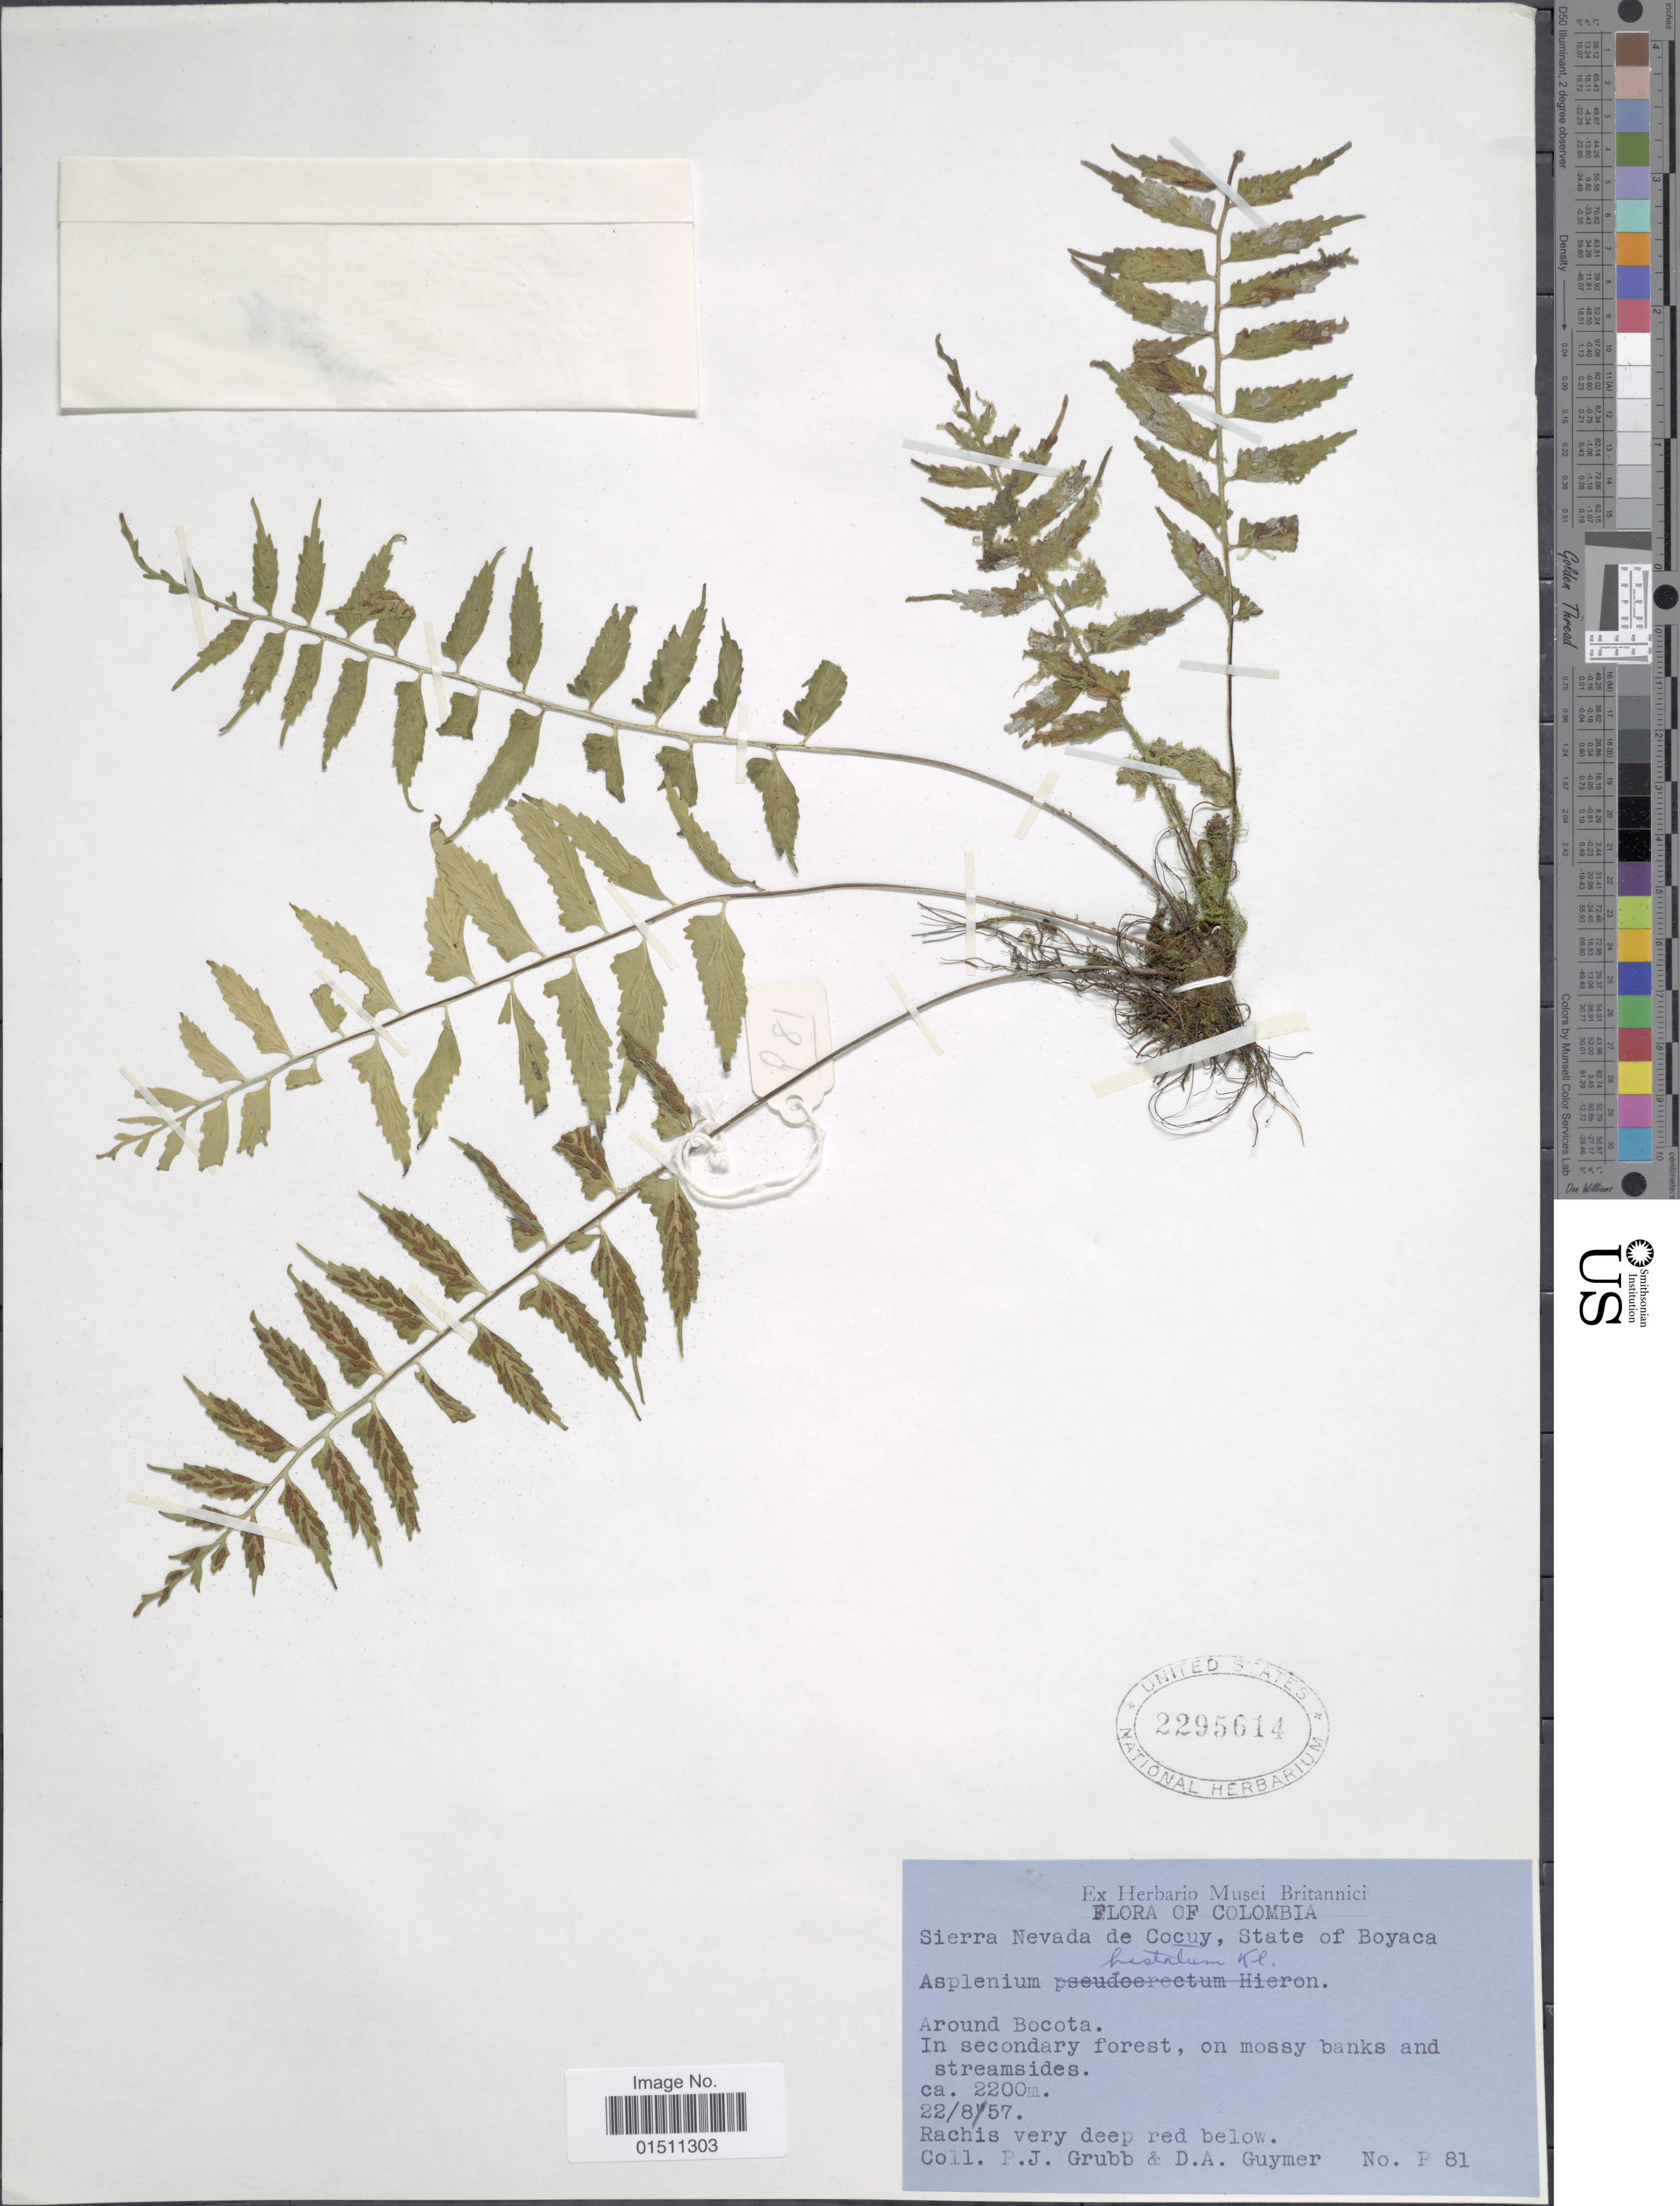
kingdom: Plantae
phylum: Tracheophyta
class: Polypodiopsida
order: Polypodiales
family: Aspleniaceae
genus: Asplenium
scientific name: Asplenium hastatum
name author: Klotzsch ex Kunze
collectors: P. J. Grubb & D. Guymer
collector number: P81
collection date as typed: Transcribed d/m/y: 22/8/57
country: Colombia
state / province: Boyacá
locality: Colombia, Sierra Nevada de Cocuy, Aroung Bocota.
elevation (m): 2200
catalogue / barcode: US 2295614